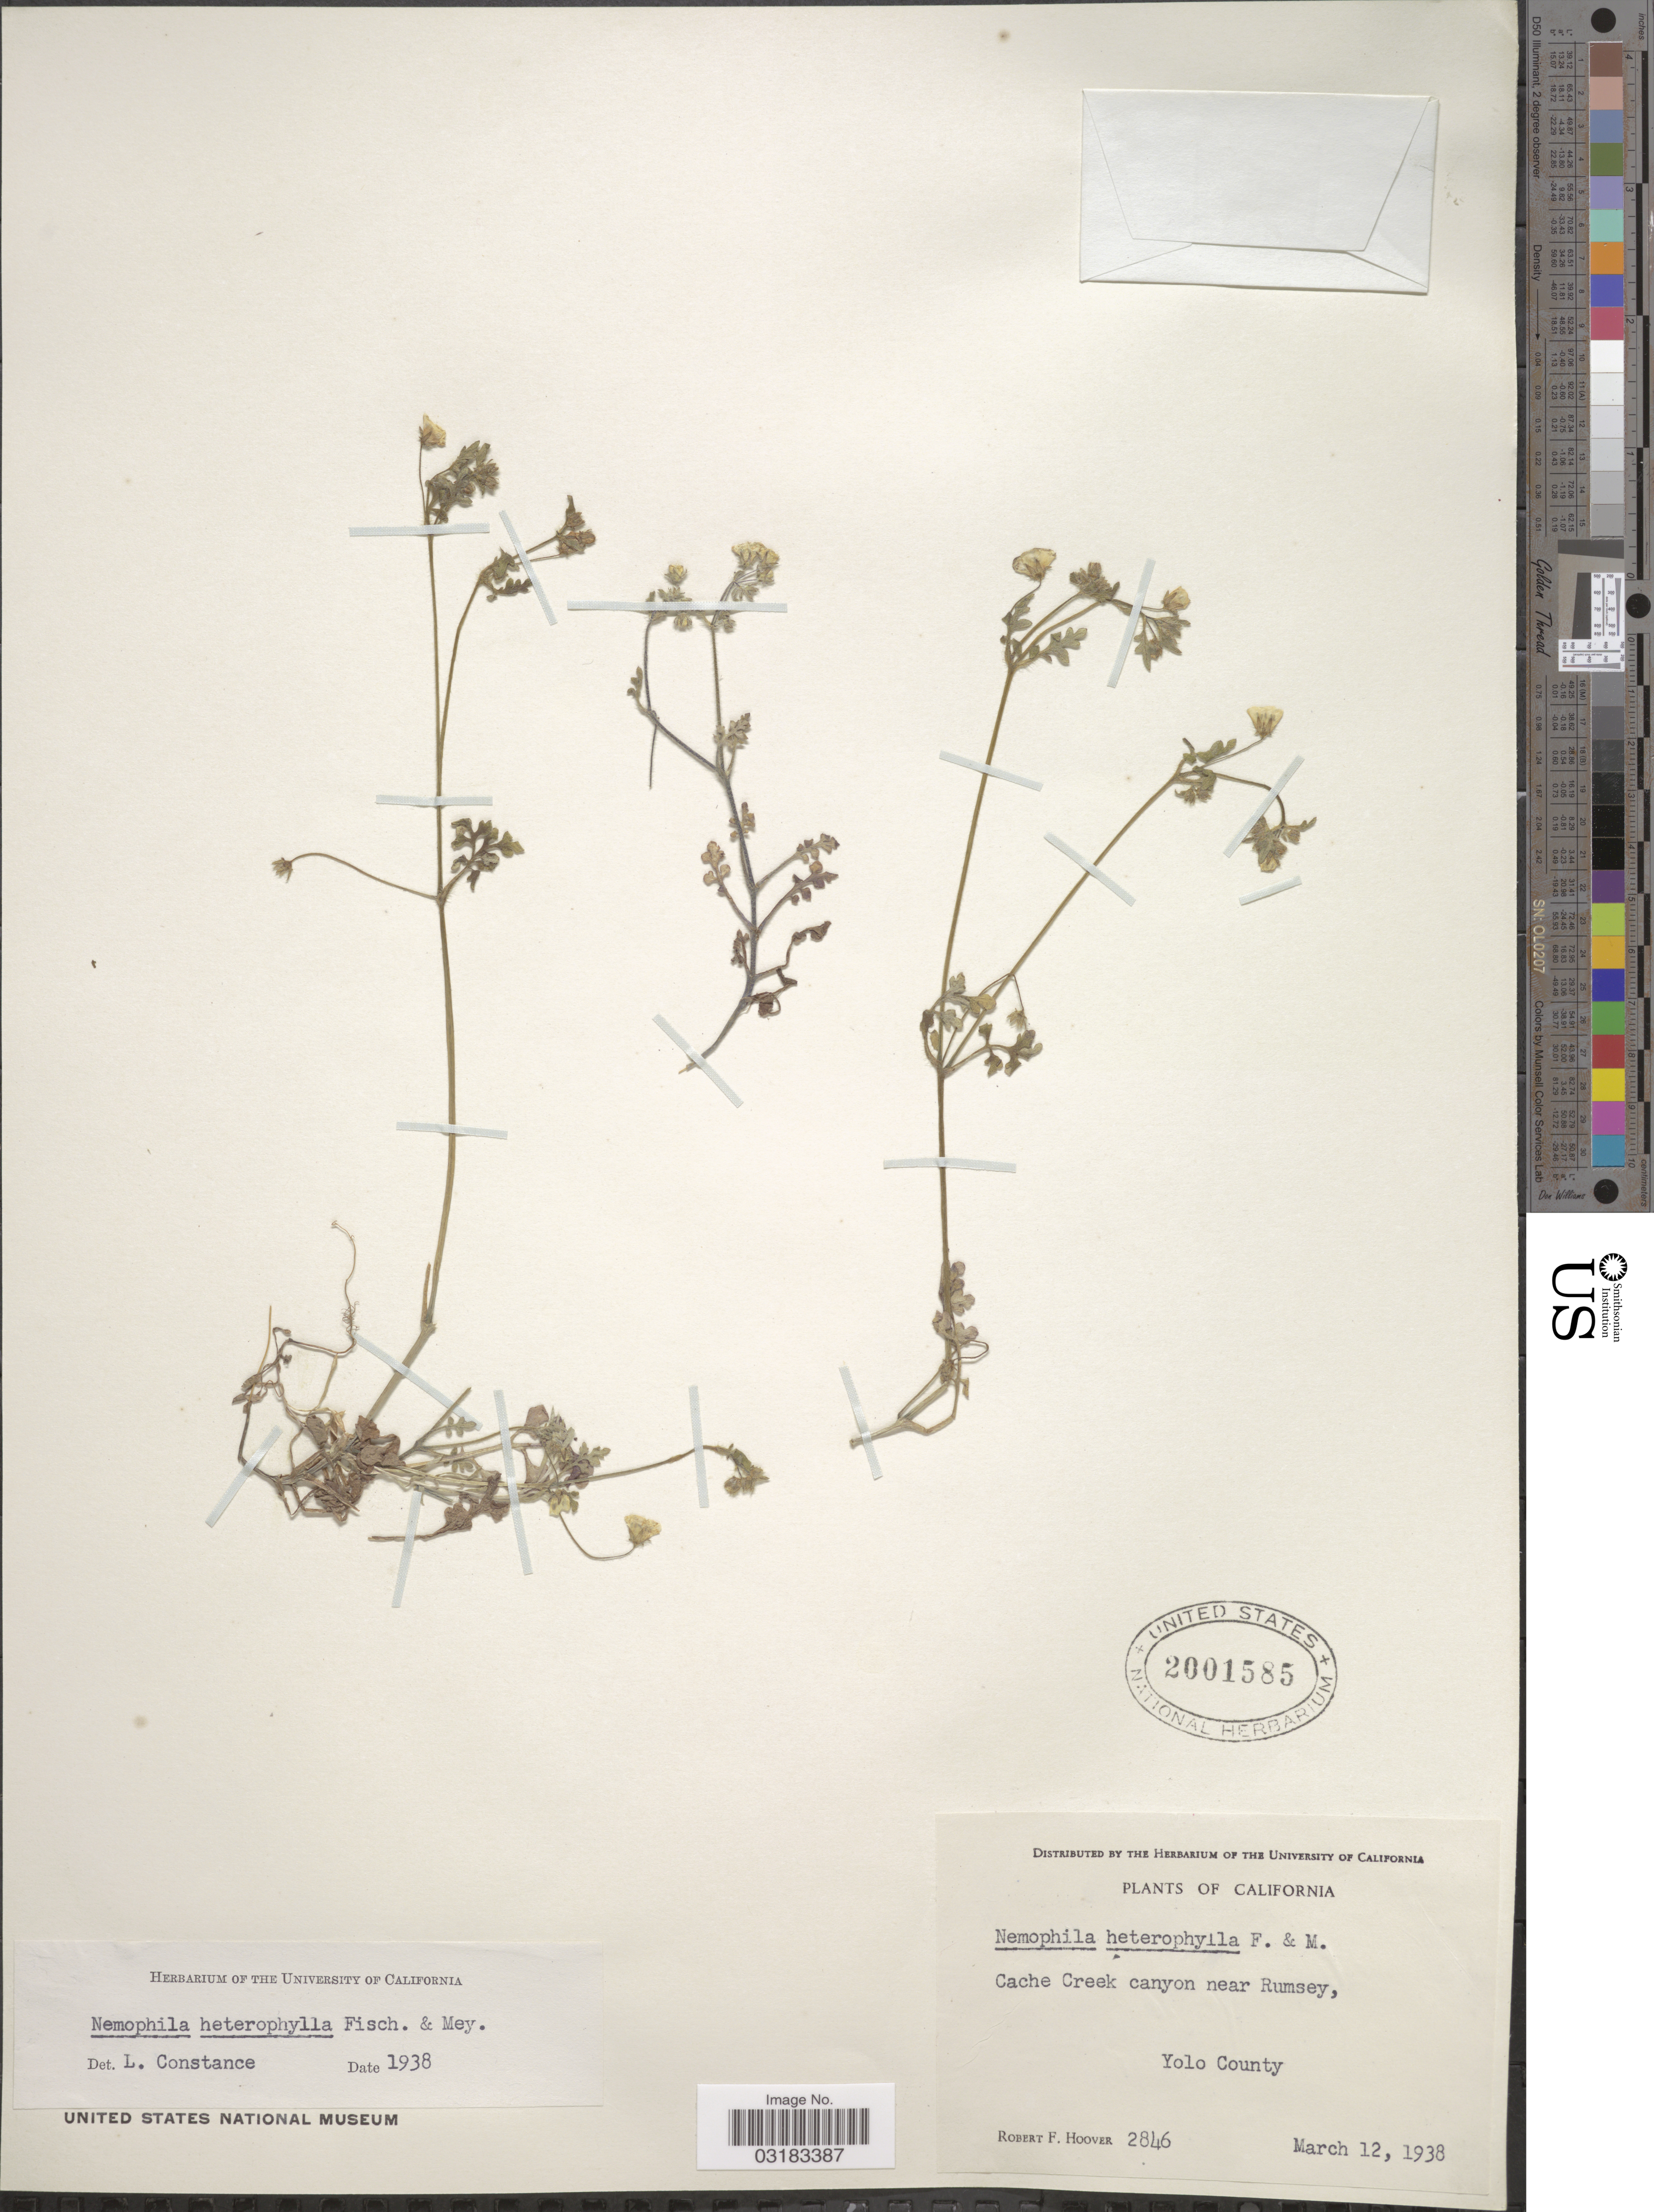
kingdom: Plantae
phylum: Tracheophyta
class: Magnoliopsida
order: Boraginales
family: Hydrophyllaceae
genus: Nemophila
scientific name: Nemophila heterophylla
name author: Fisch. & C.A. Mey.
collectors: R. F. Hoover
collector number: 2846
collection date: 1938-03-12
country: United States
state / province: California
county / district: Yolo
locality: Cache Creek canyon near Rumsey, Yolo County.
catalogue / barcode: US 2001585